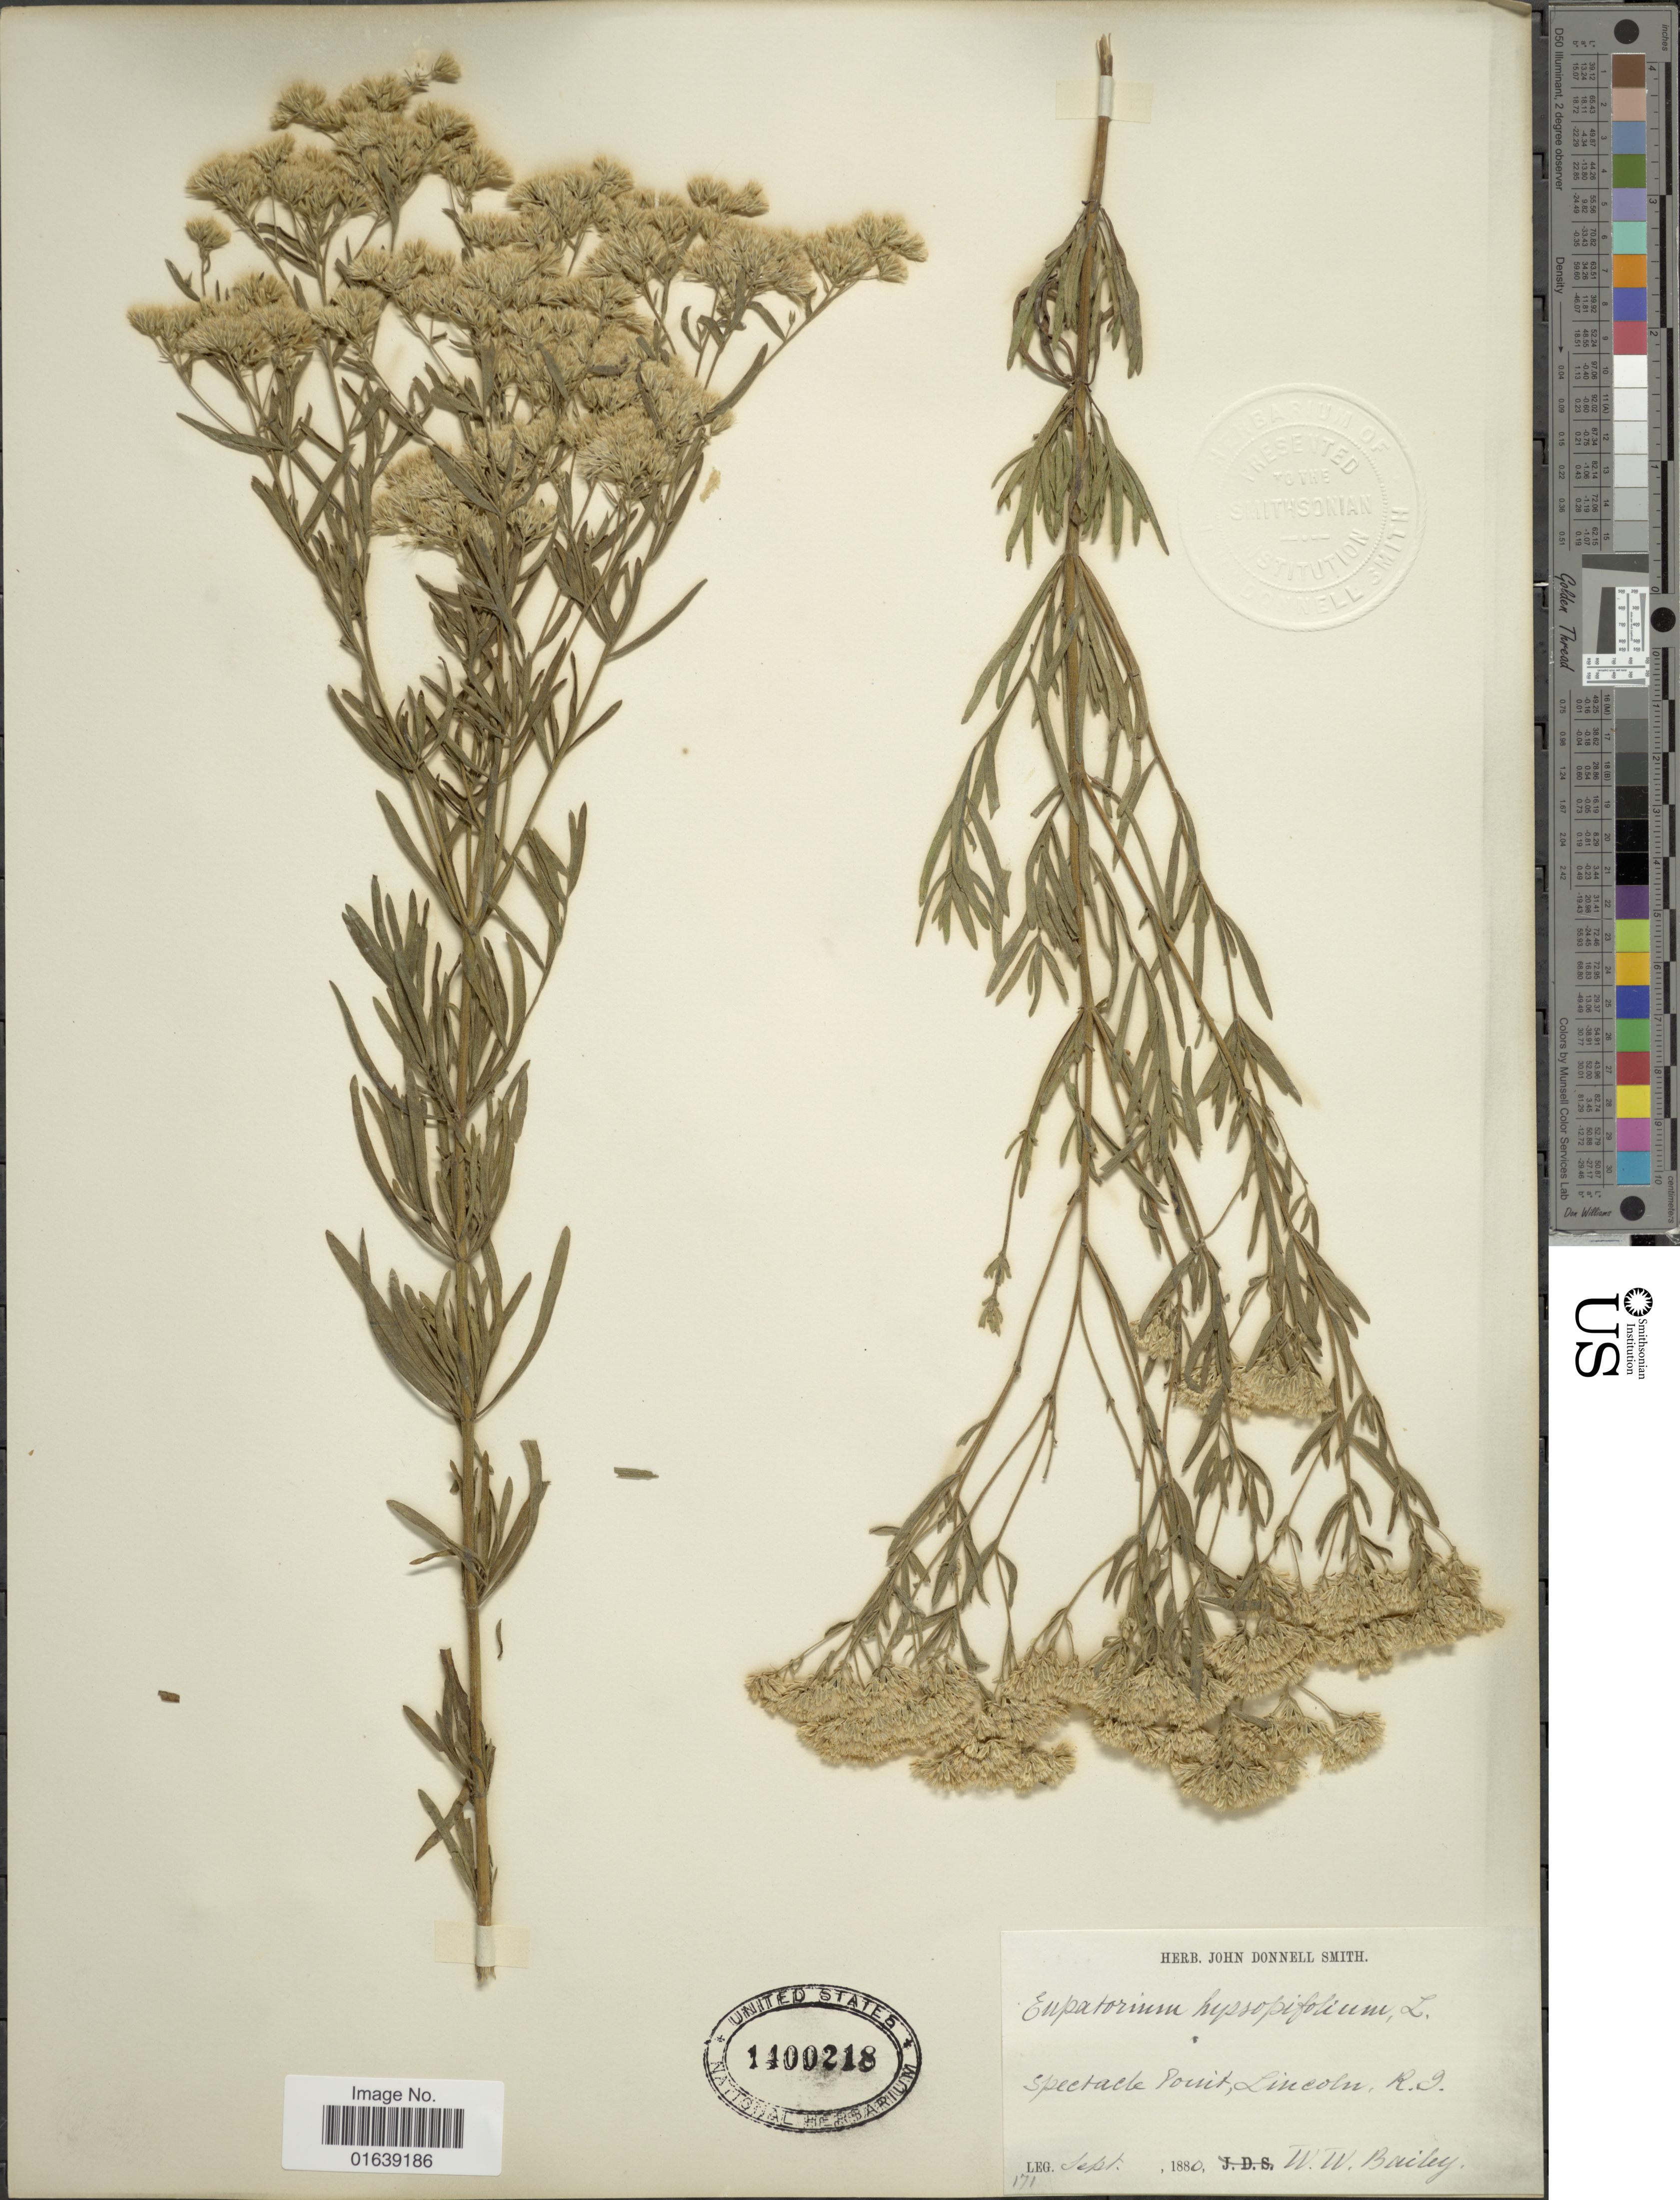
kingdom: Plantae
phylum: Tracheophyta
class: Magnoliopsida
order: Asterales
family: Asteraceae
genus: Eupatorium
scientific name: Eupatorium hyssopifolium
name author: L.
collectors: W. W. Bailey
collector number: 171?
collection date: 1880-09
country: United States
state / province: Rhode Island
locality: Spectale Point, Lincoln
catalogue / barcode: US 1400218